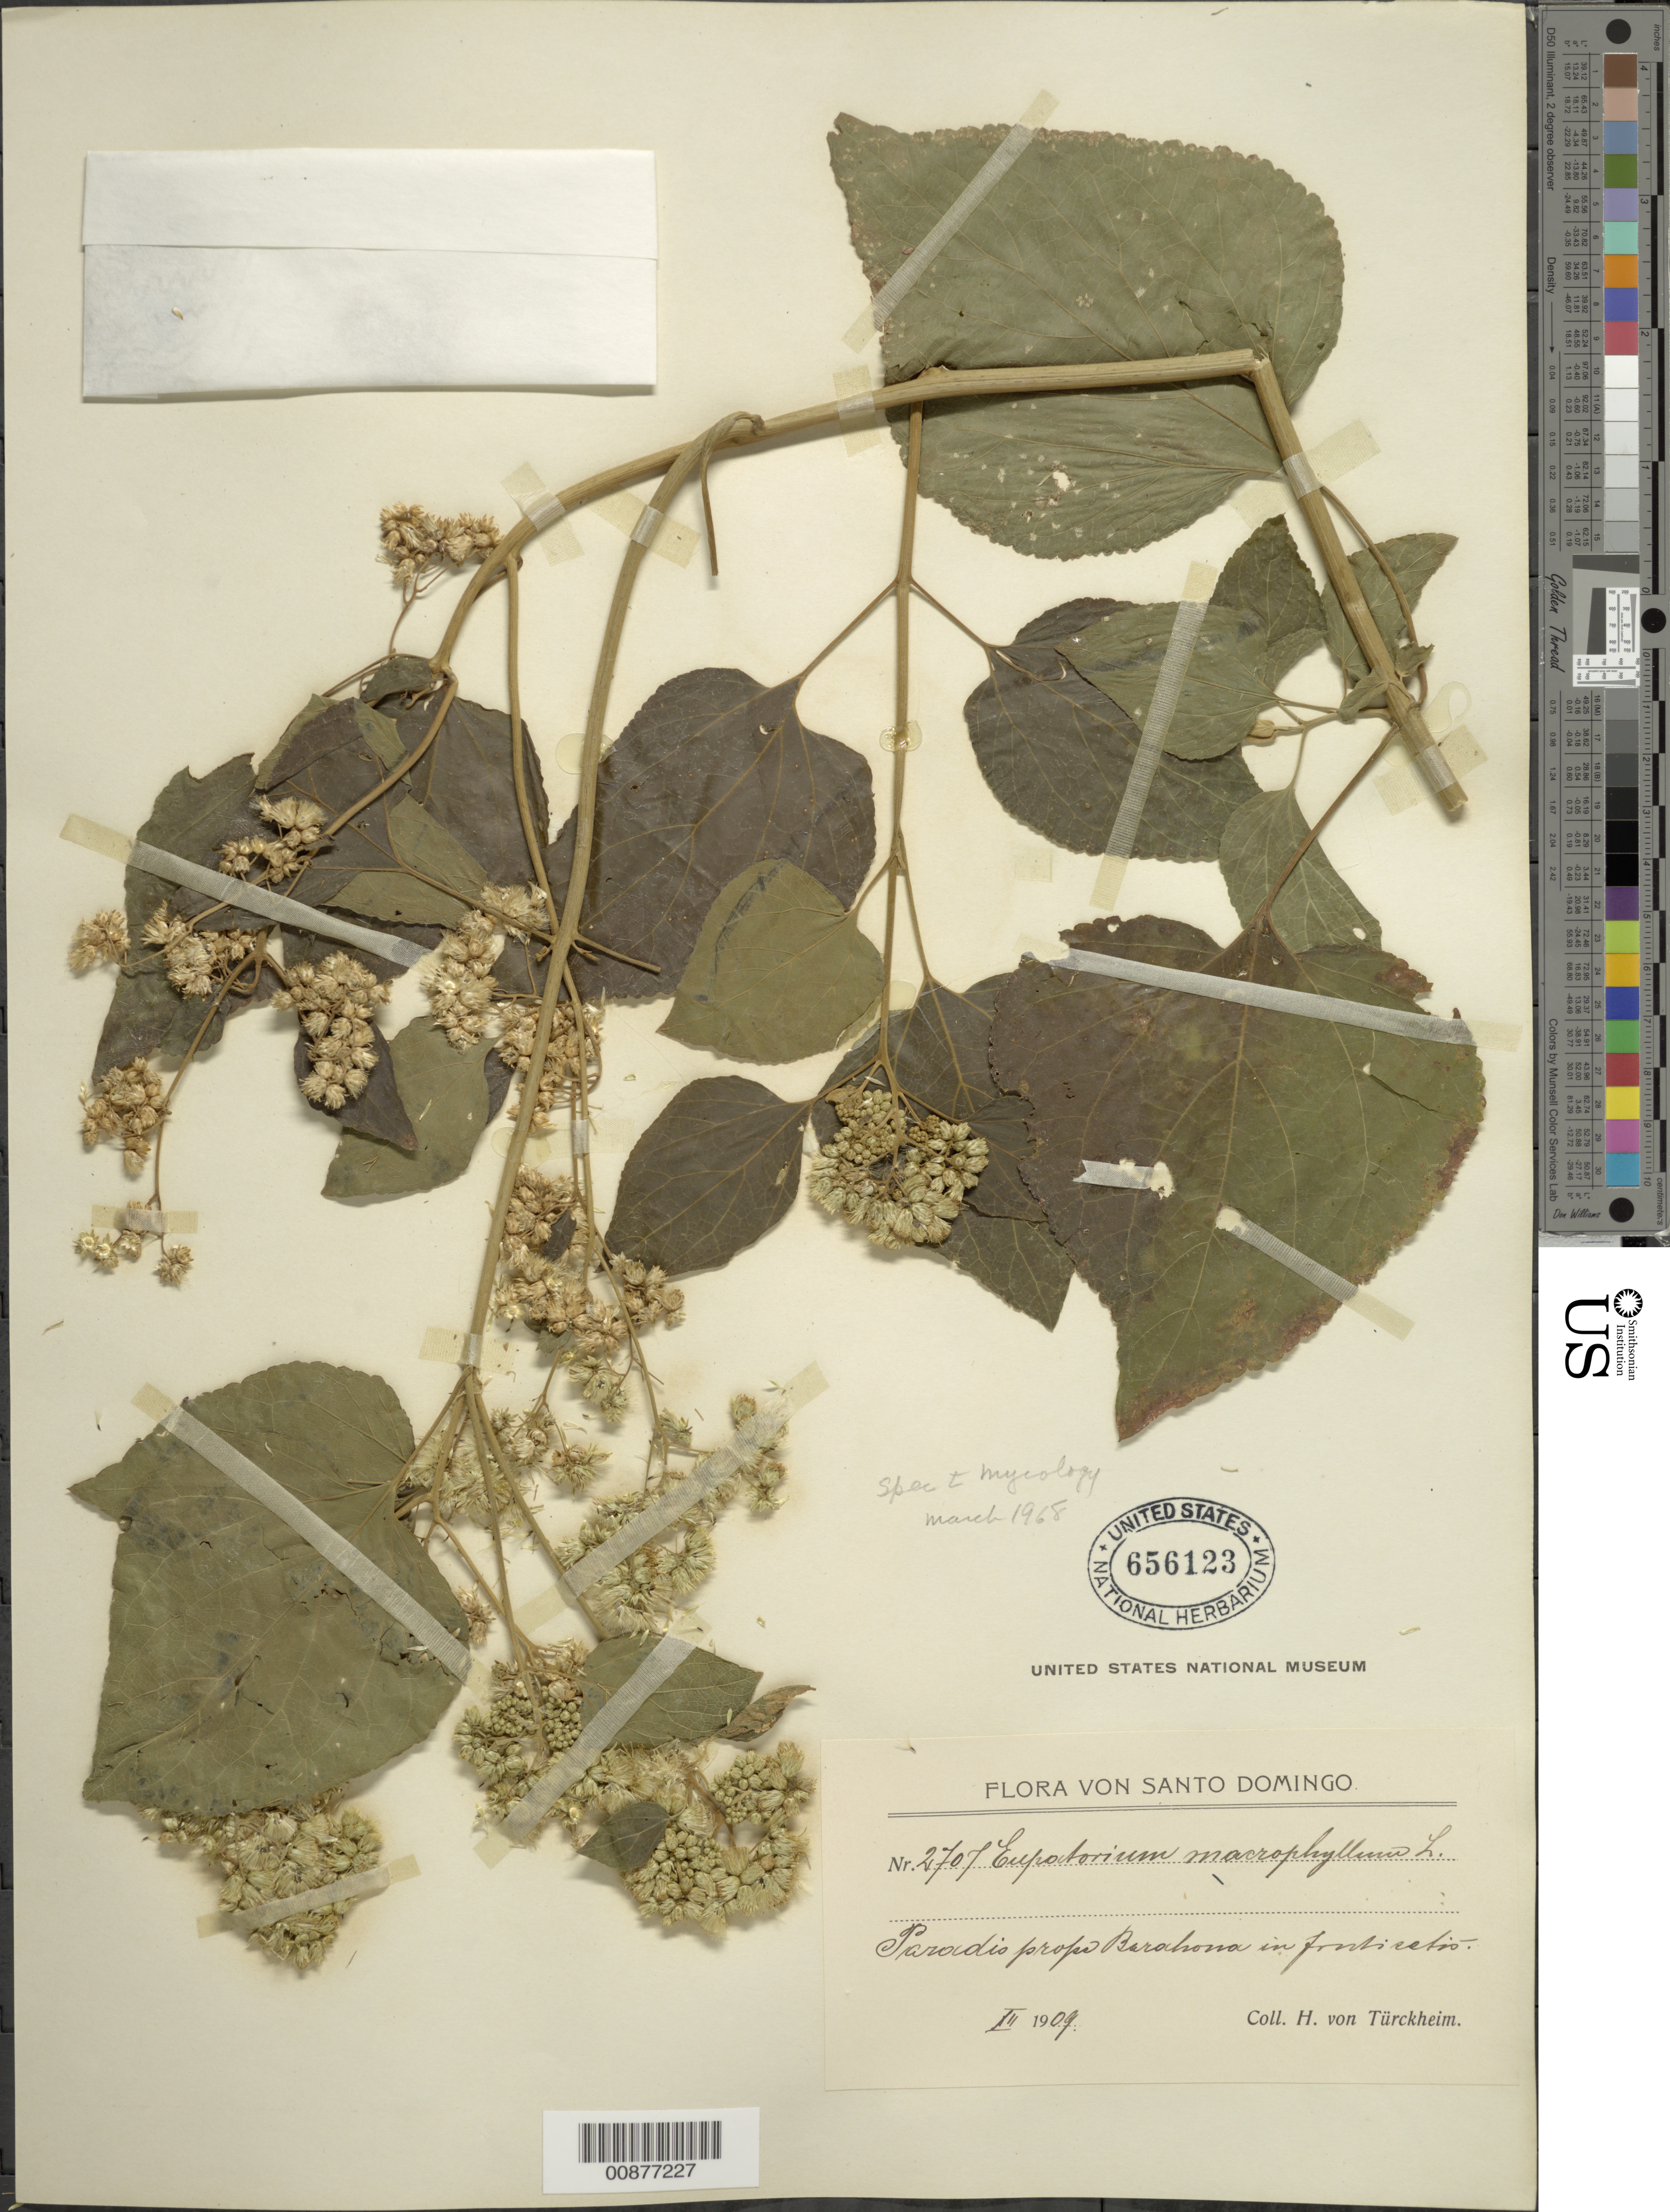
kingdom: Plantae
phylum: Tracheophyta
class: Magnoliopsida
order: Asterales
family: Asteraceae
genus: Hebeclinium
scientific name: Hebeclinium macrophyllum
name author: (L.) DC.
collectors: H. von Türckheim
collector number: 2707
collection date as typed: Dec 1909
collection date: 1909-12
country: Dominican Republic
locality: Parodis prope Barahona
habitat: In fruticetis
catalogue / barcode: US 656123